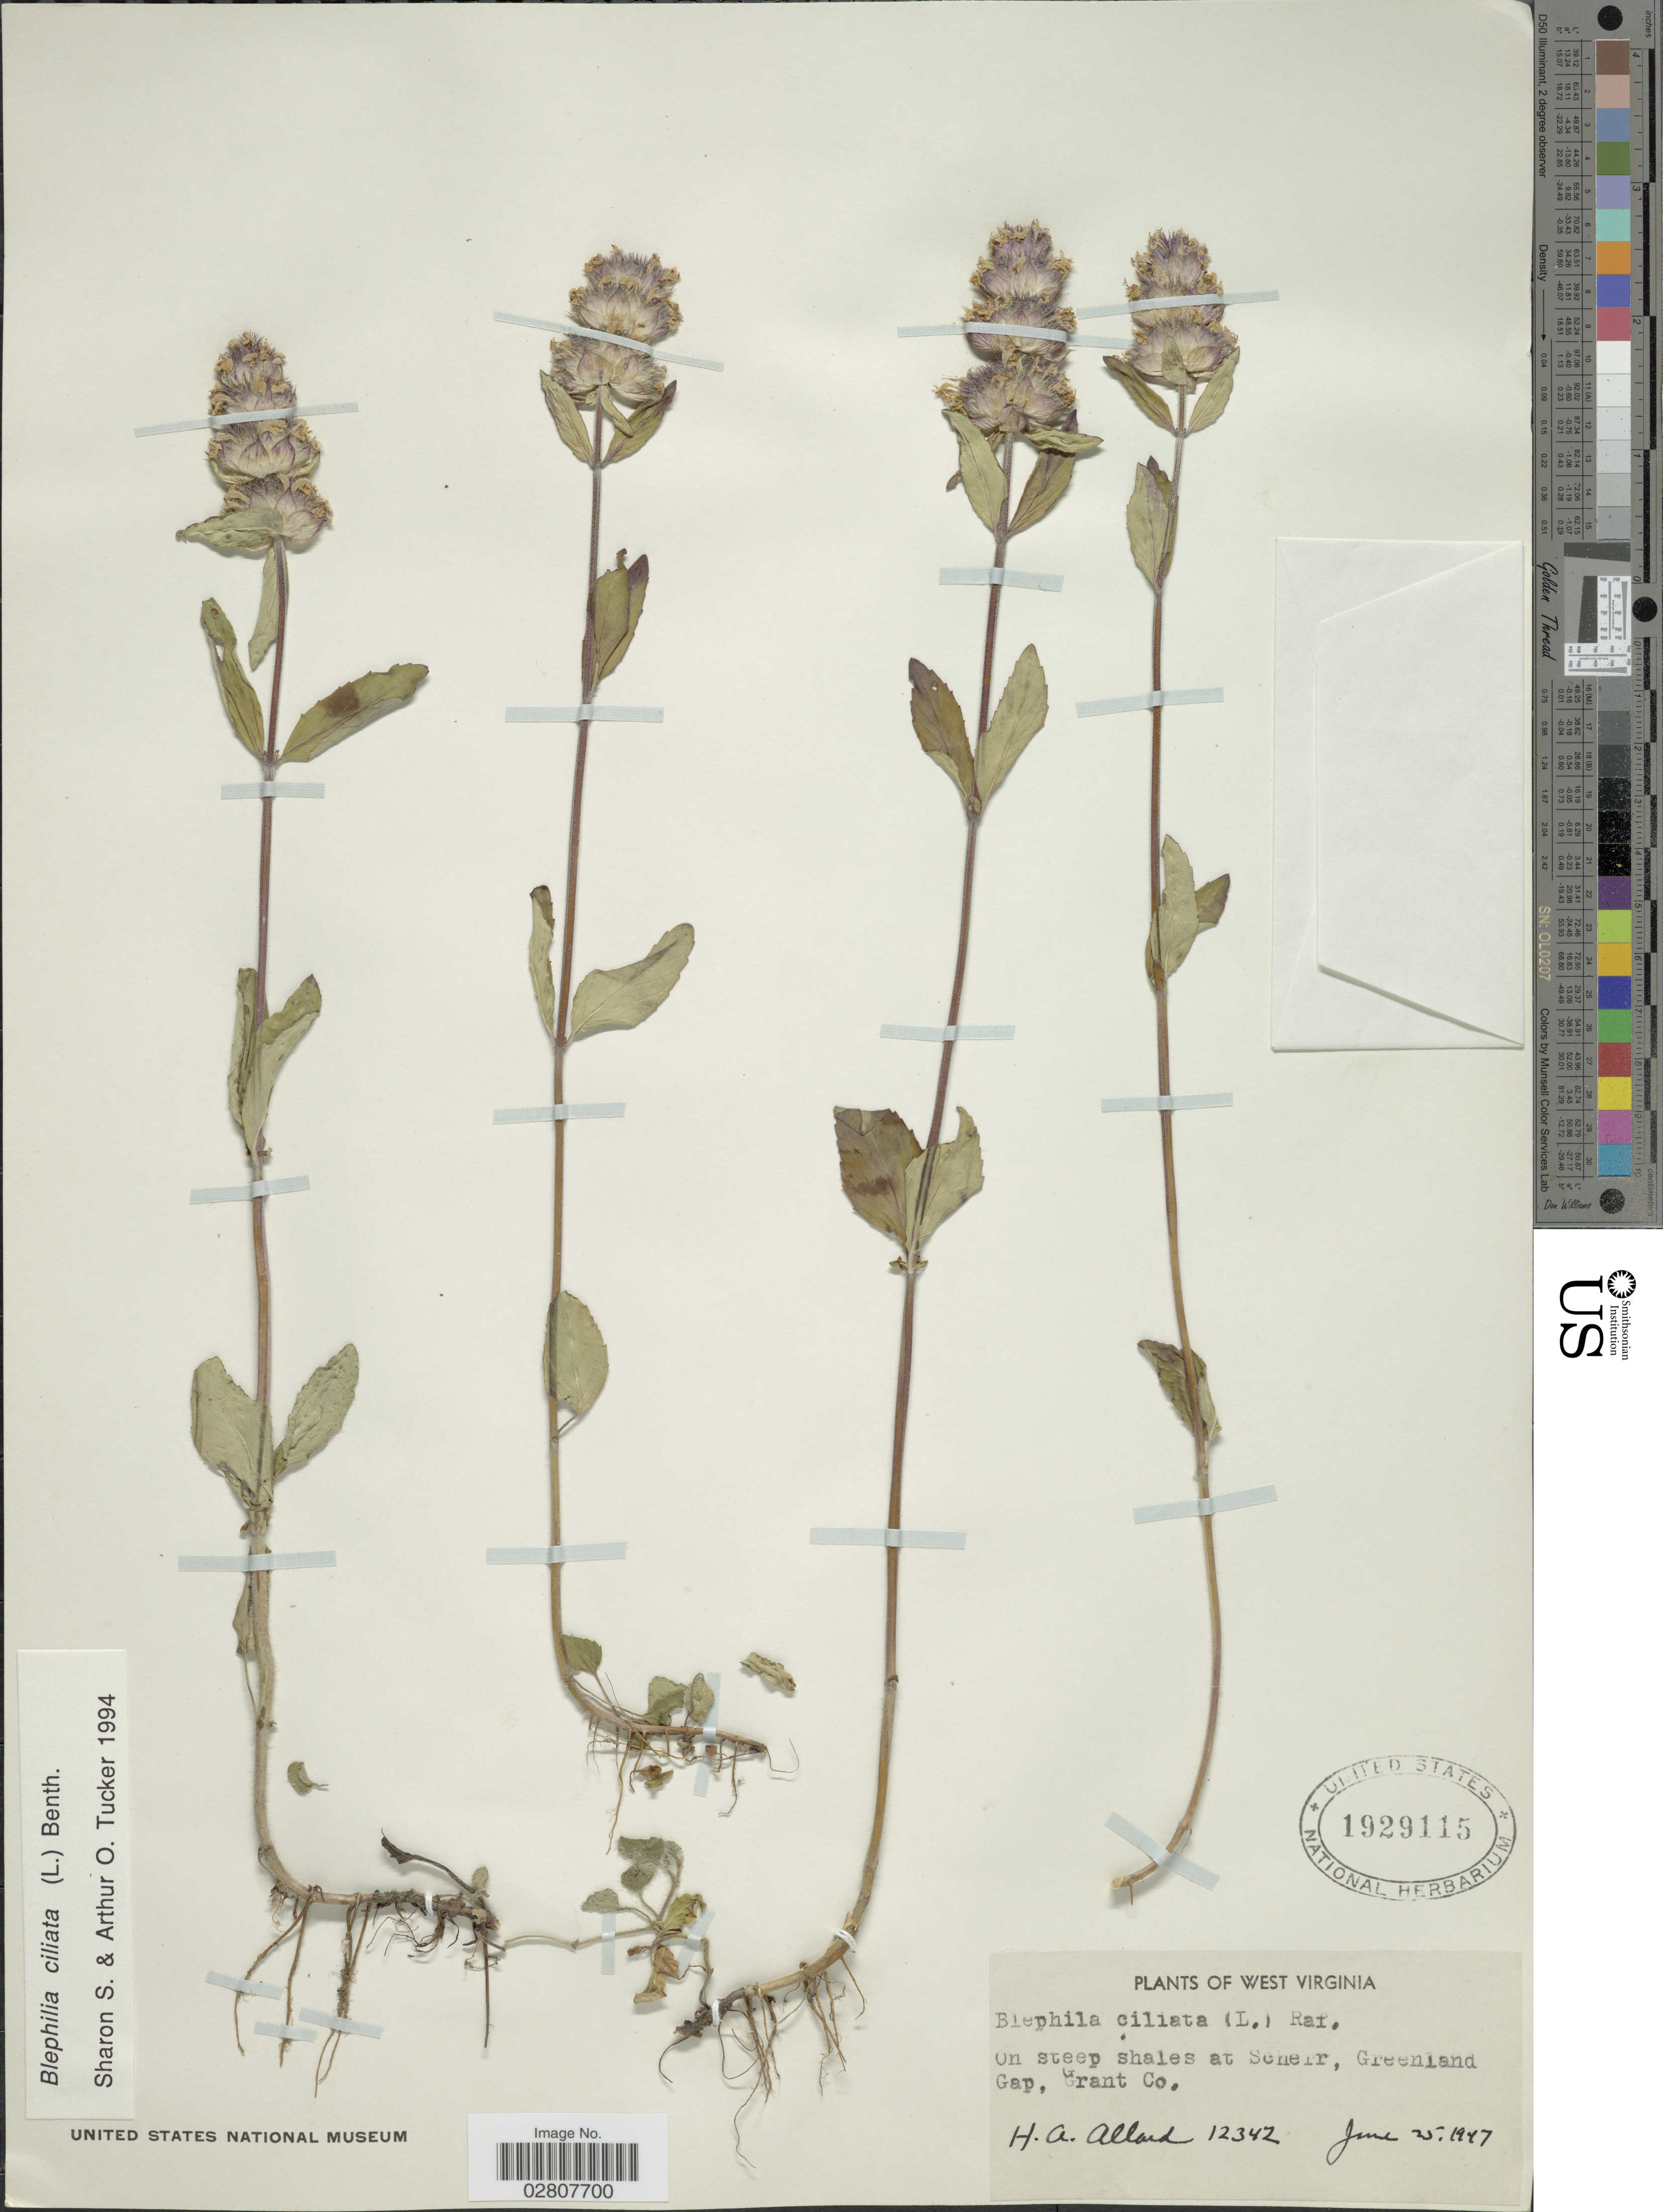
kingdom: Plantae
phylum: Tracheophyta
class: Magnoliopsida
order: Lamiales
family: Lamiaceae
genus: Blephilia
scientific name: Blephilia ciliata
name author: (L.) Raf. ex Benth.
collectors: H. A. Allard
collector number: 12342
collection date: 1947-06-25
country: United States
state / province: West Virginia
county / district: Grant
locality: On steep shales at Scherr, Greenland Gap, Grant Co.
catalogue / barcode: US 1929115